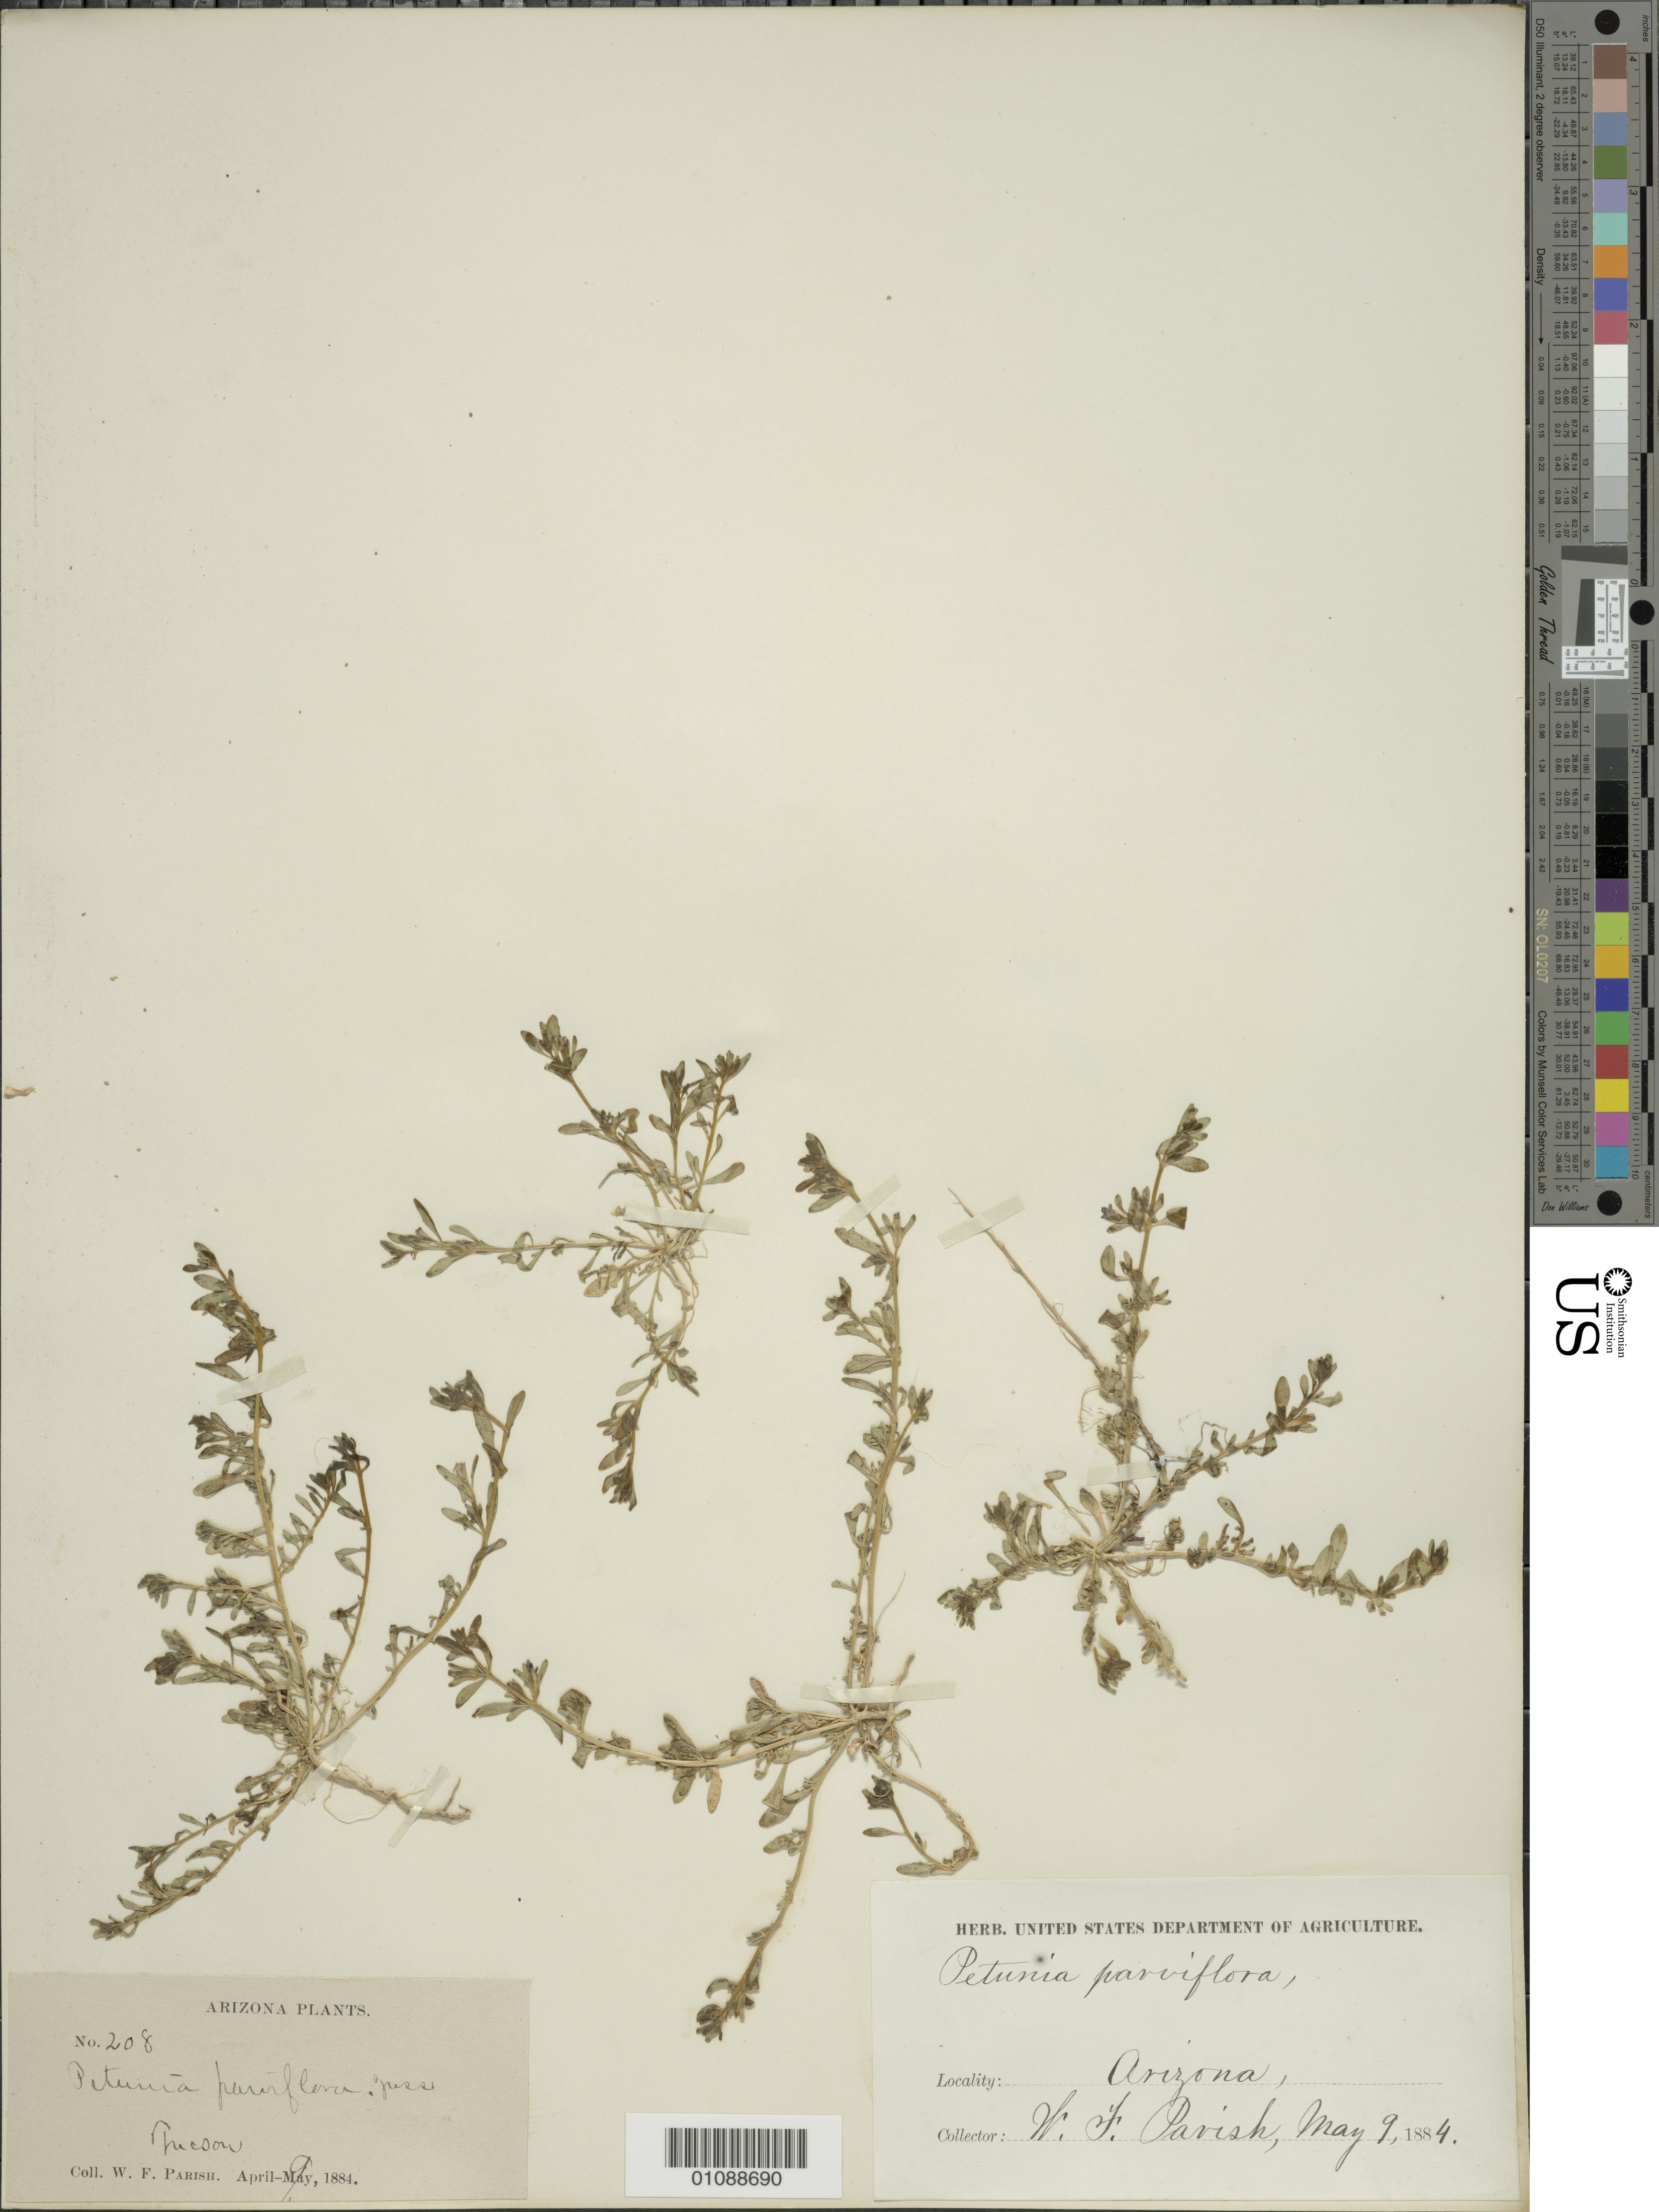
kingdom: Plantae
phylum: Tracheophyta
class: Magnoliopsida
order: Solanales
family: Solanaceae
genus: Petunia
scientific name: Petunia parviflora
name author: Juss.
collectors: W. F. Parish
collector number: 208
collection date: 1884-05-09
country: United States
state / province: Arizona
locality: Tucson.